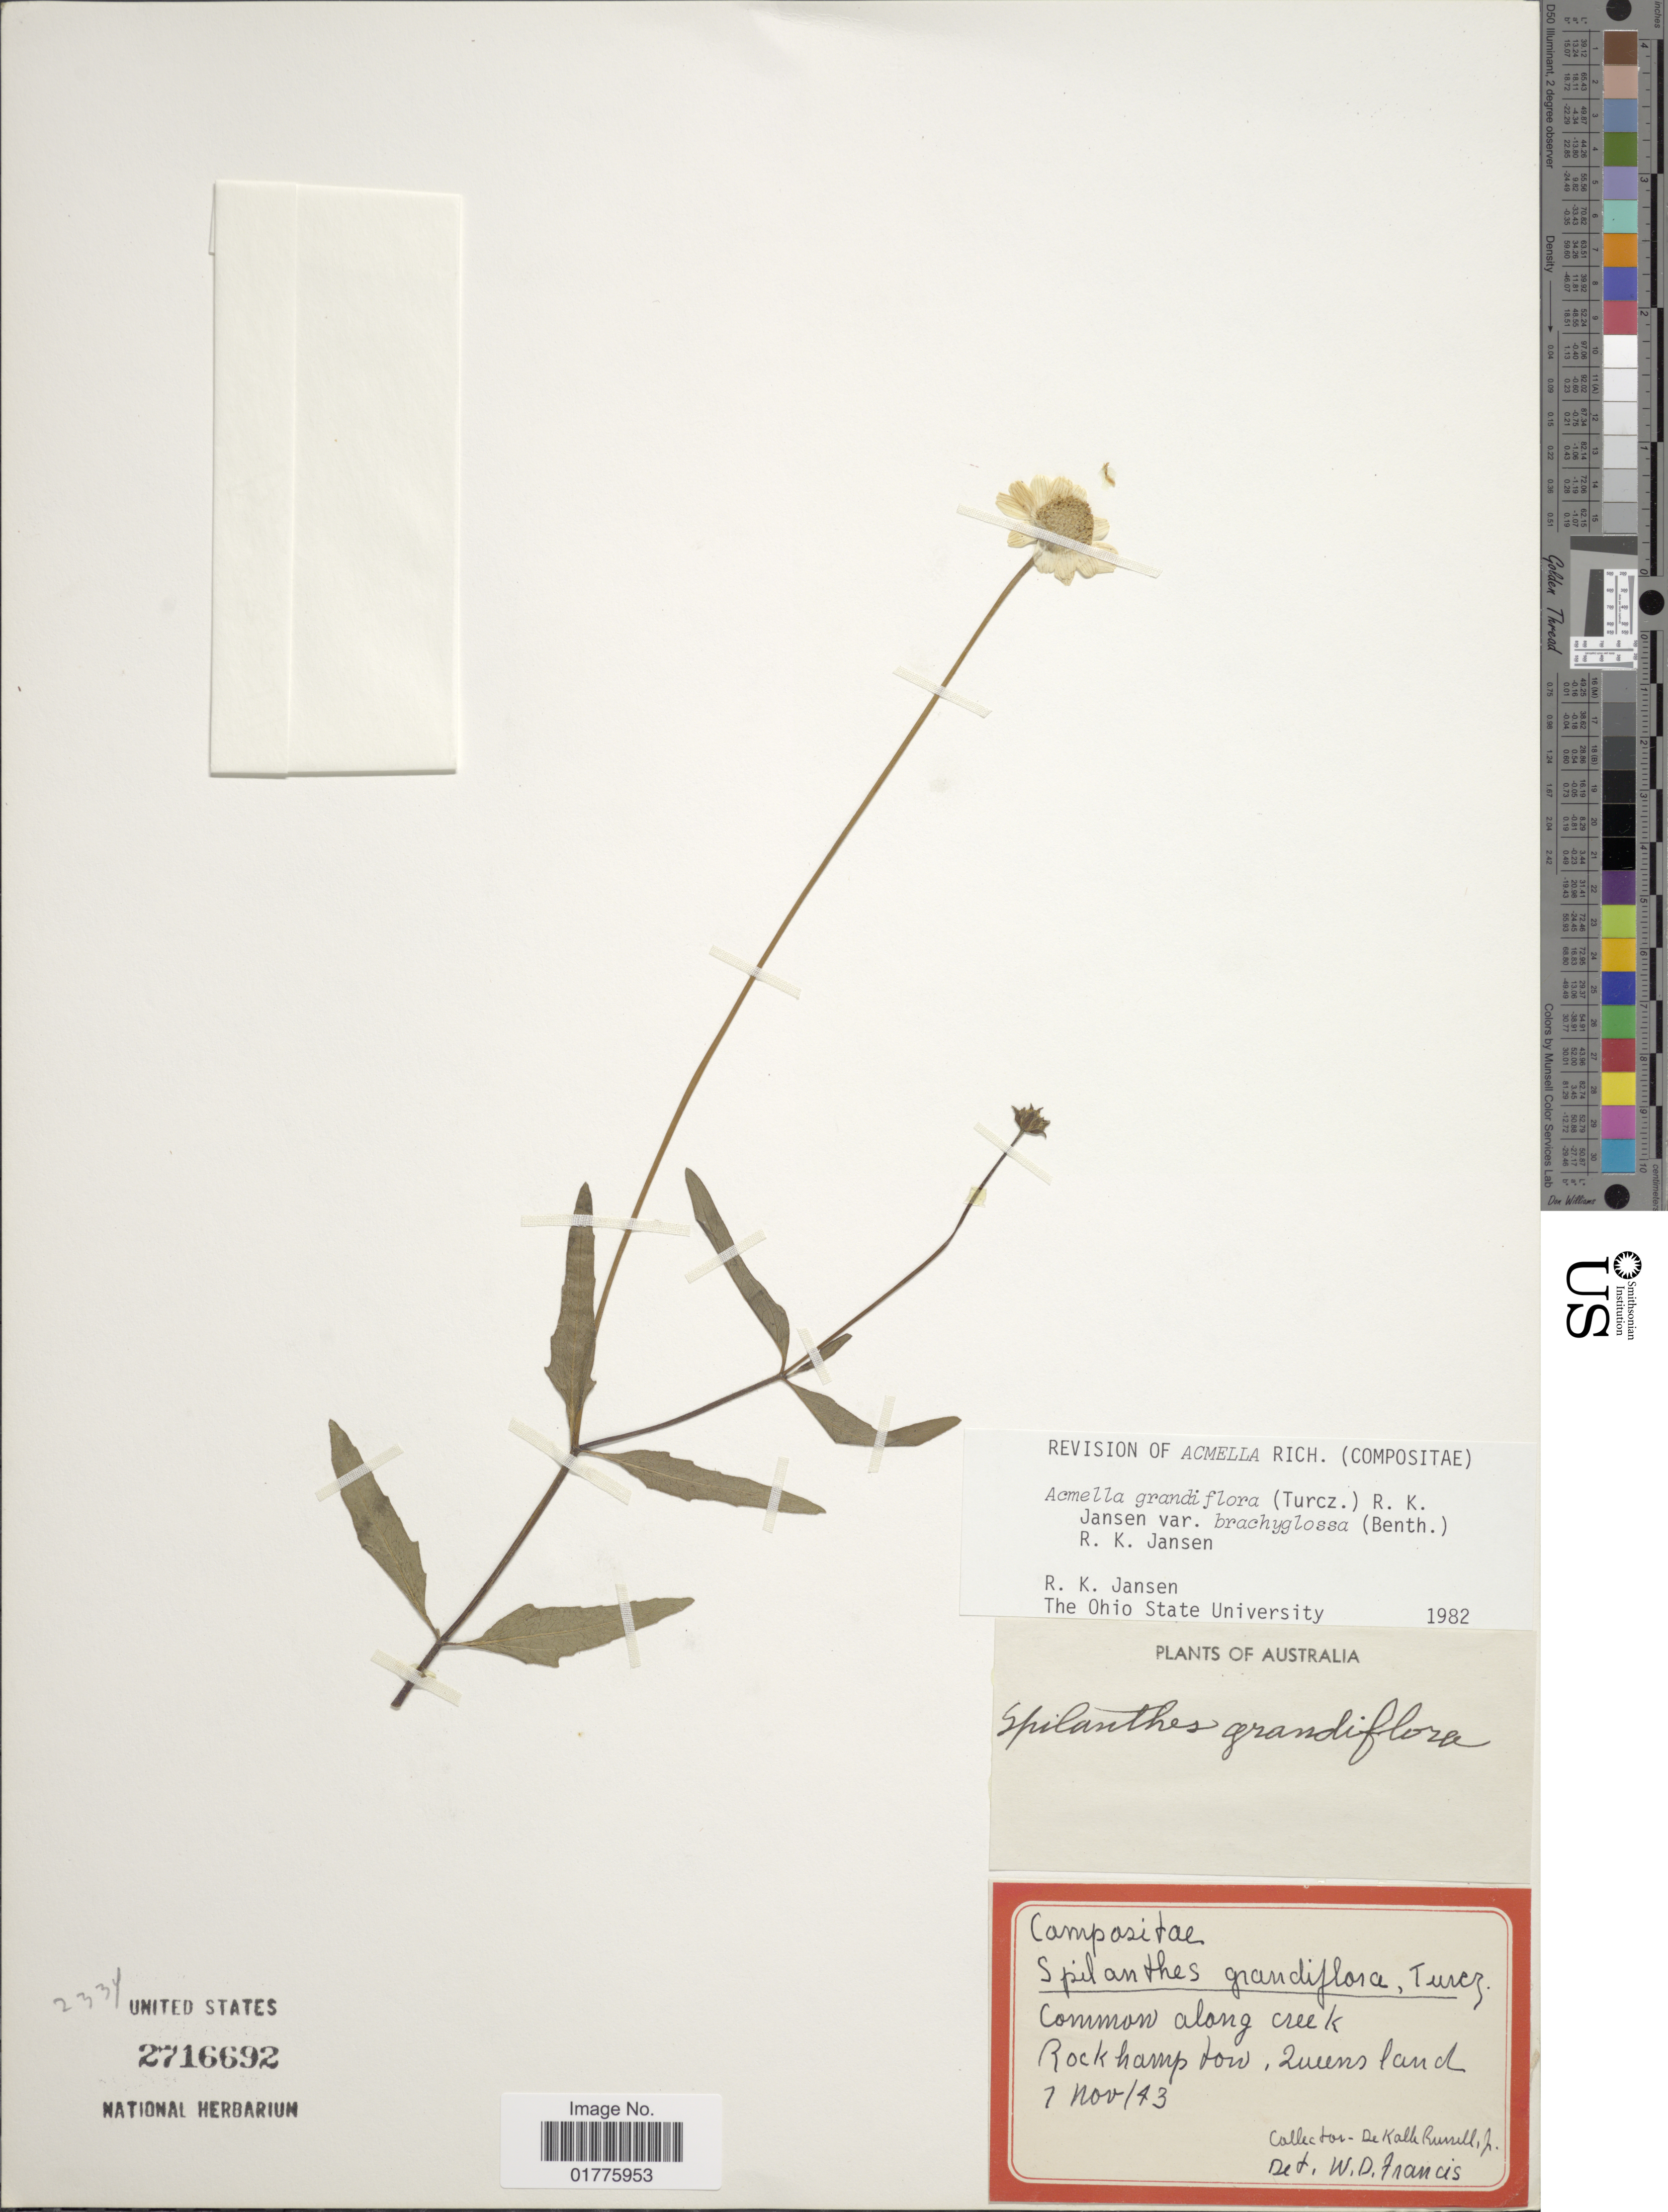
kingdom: Plantae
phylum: Tracheophyta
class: Magnoliopsida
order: Asterales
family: Asteraceae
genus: Acmella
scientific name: Acmella grandiflora var. brachyglossa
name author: (Benth.) R.K. Jansen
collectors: D. K. Russell Jr.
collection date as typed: Transcribed d/m/y: 7/11/43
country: Australia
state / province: Queensland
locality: Rock hamp ton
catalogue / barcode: US 2716692